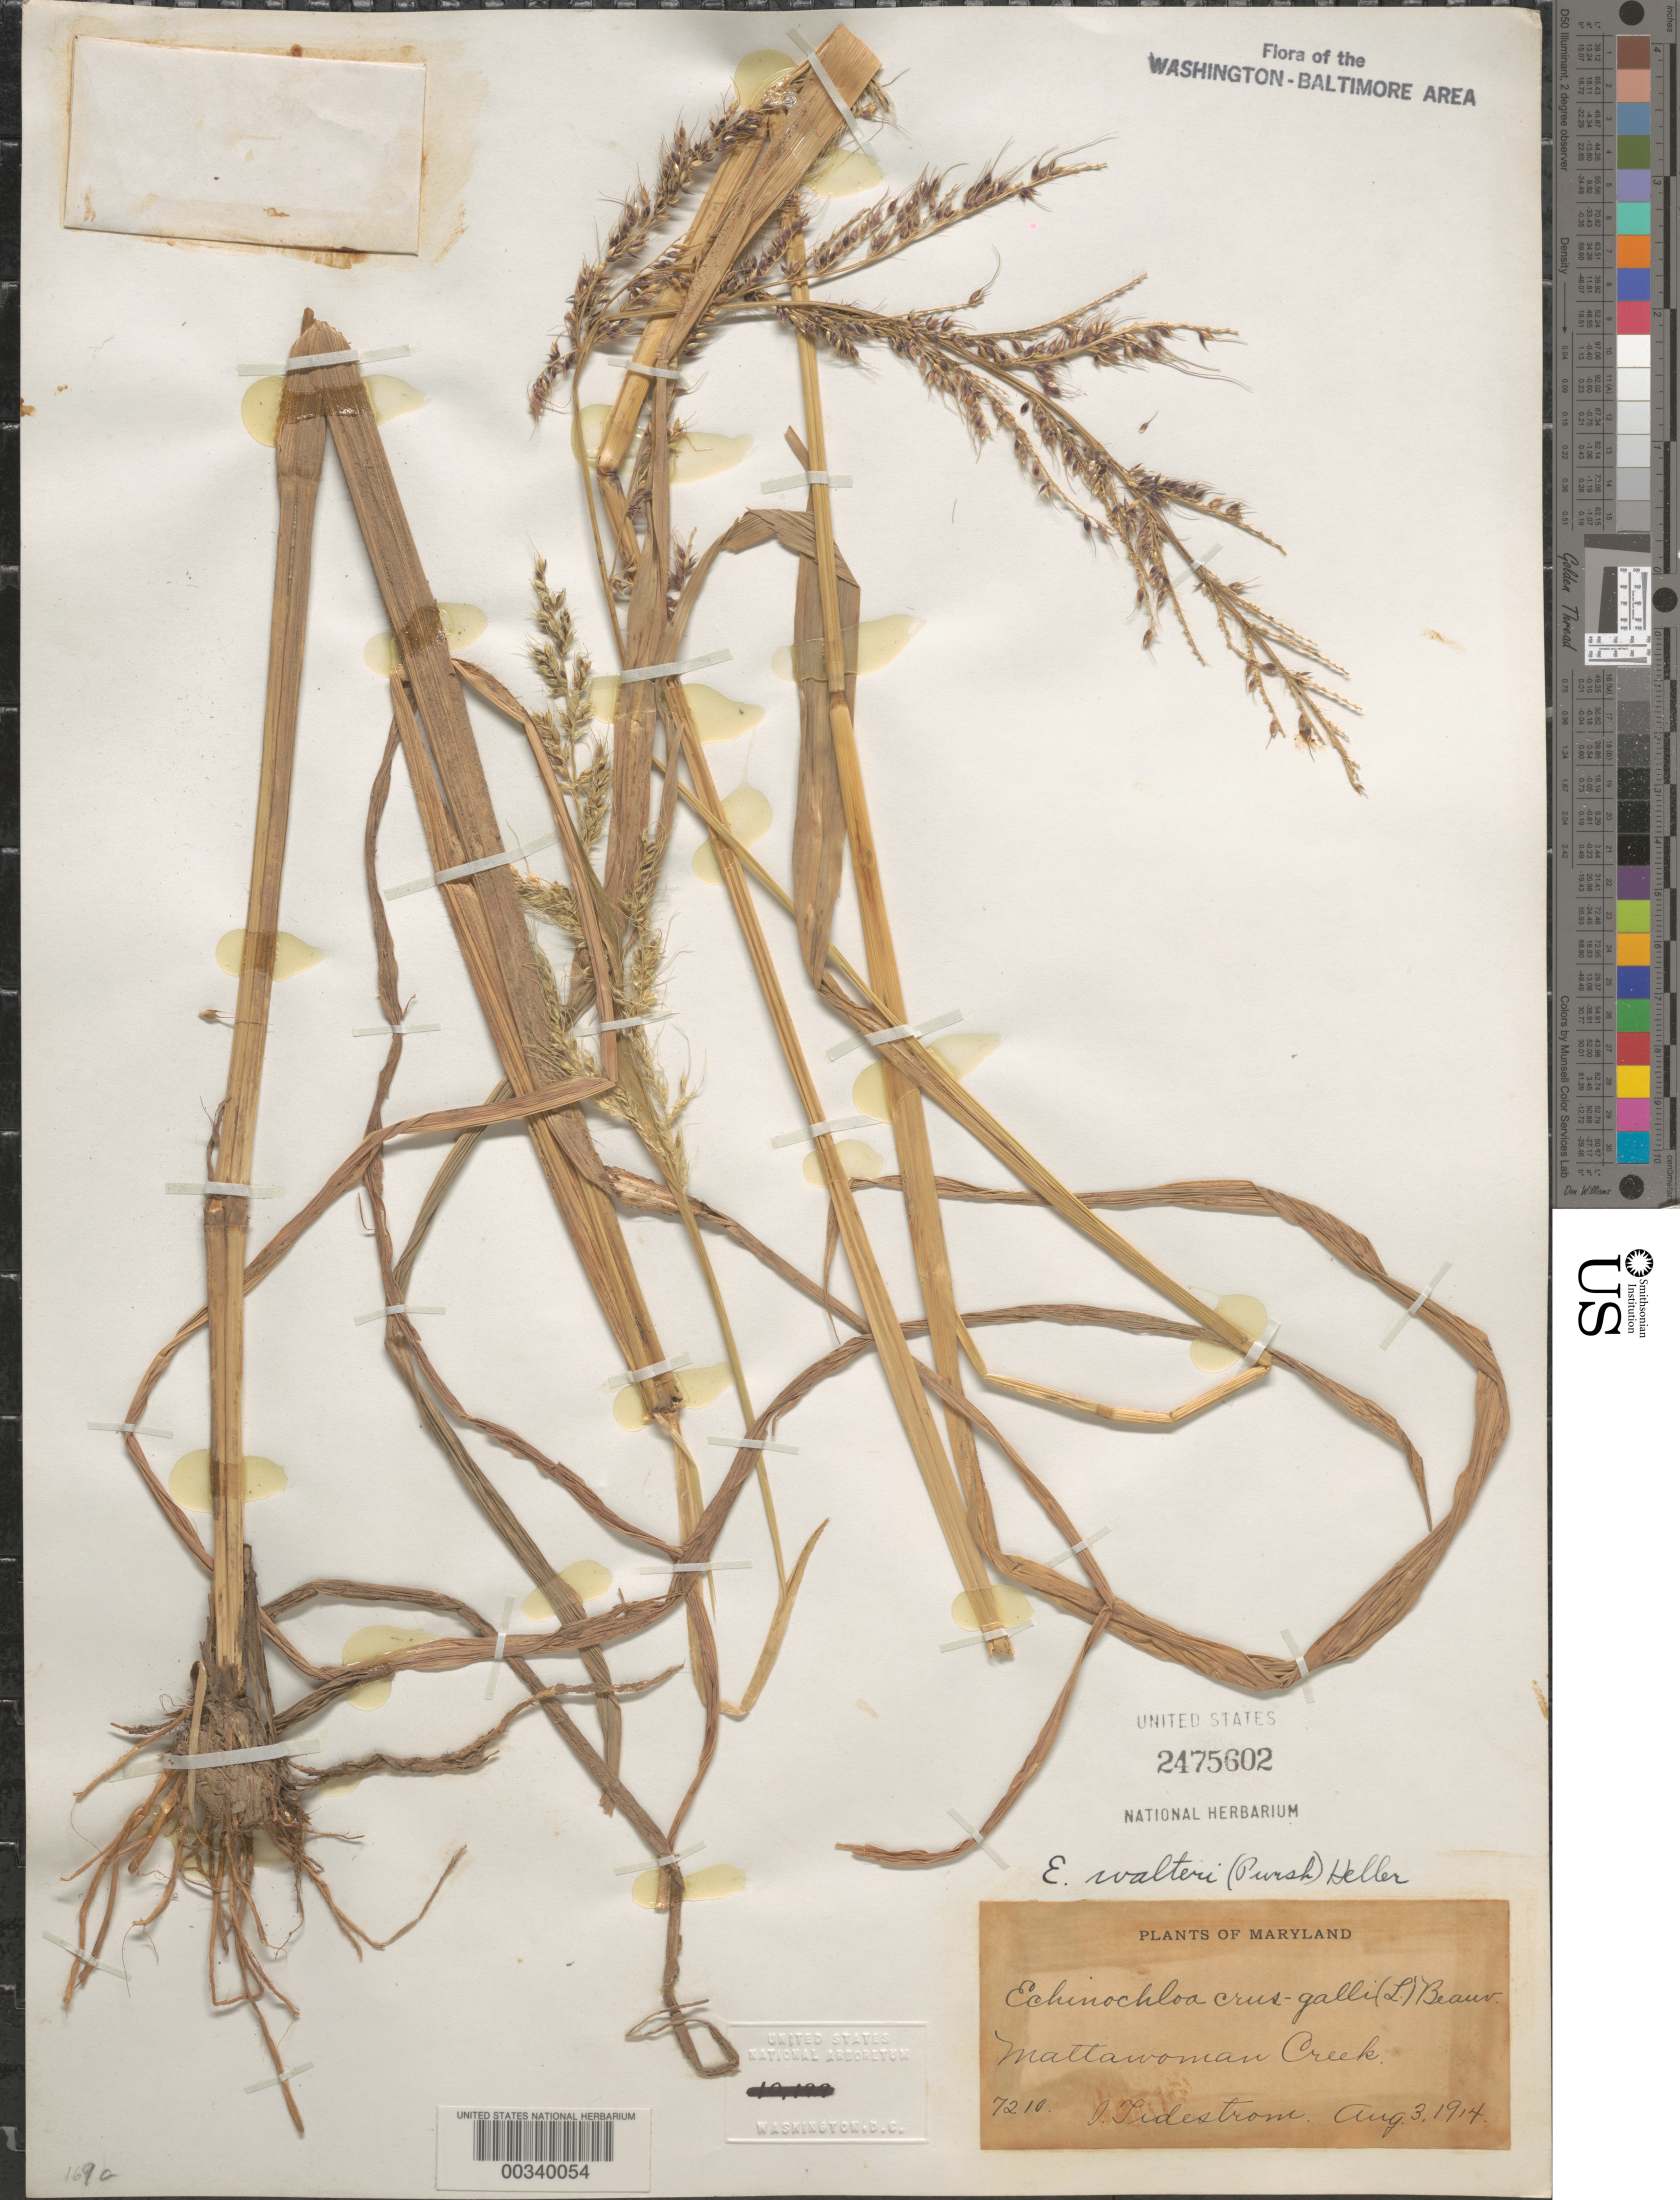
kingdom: Plantae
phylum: Tracheophyta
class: Liliopsida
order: Poales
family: Poaceae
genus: Echinochloa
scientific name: Echinochloa walteri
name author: (Pursh) A. Heller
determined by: Ali, M. A.; Gould, F. W.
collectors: I. F. Tidestrom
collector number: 7210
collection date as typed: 03 Aug 1914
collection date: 1914-08-03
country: United States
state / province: Maryland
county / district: Charles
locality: Mattawoman Creek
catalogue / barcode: US 2475602